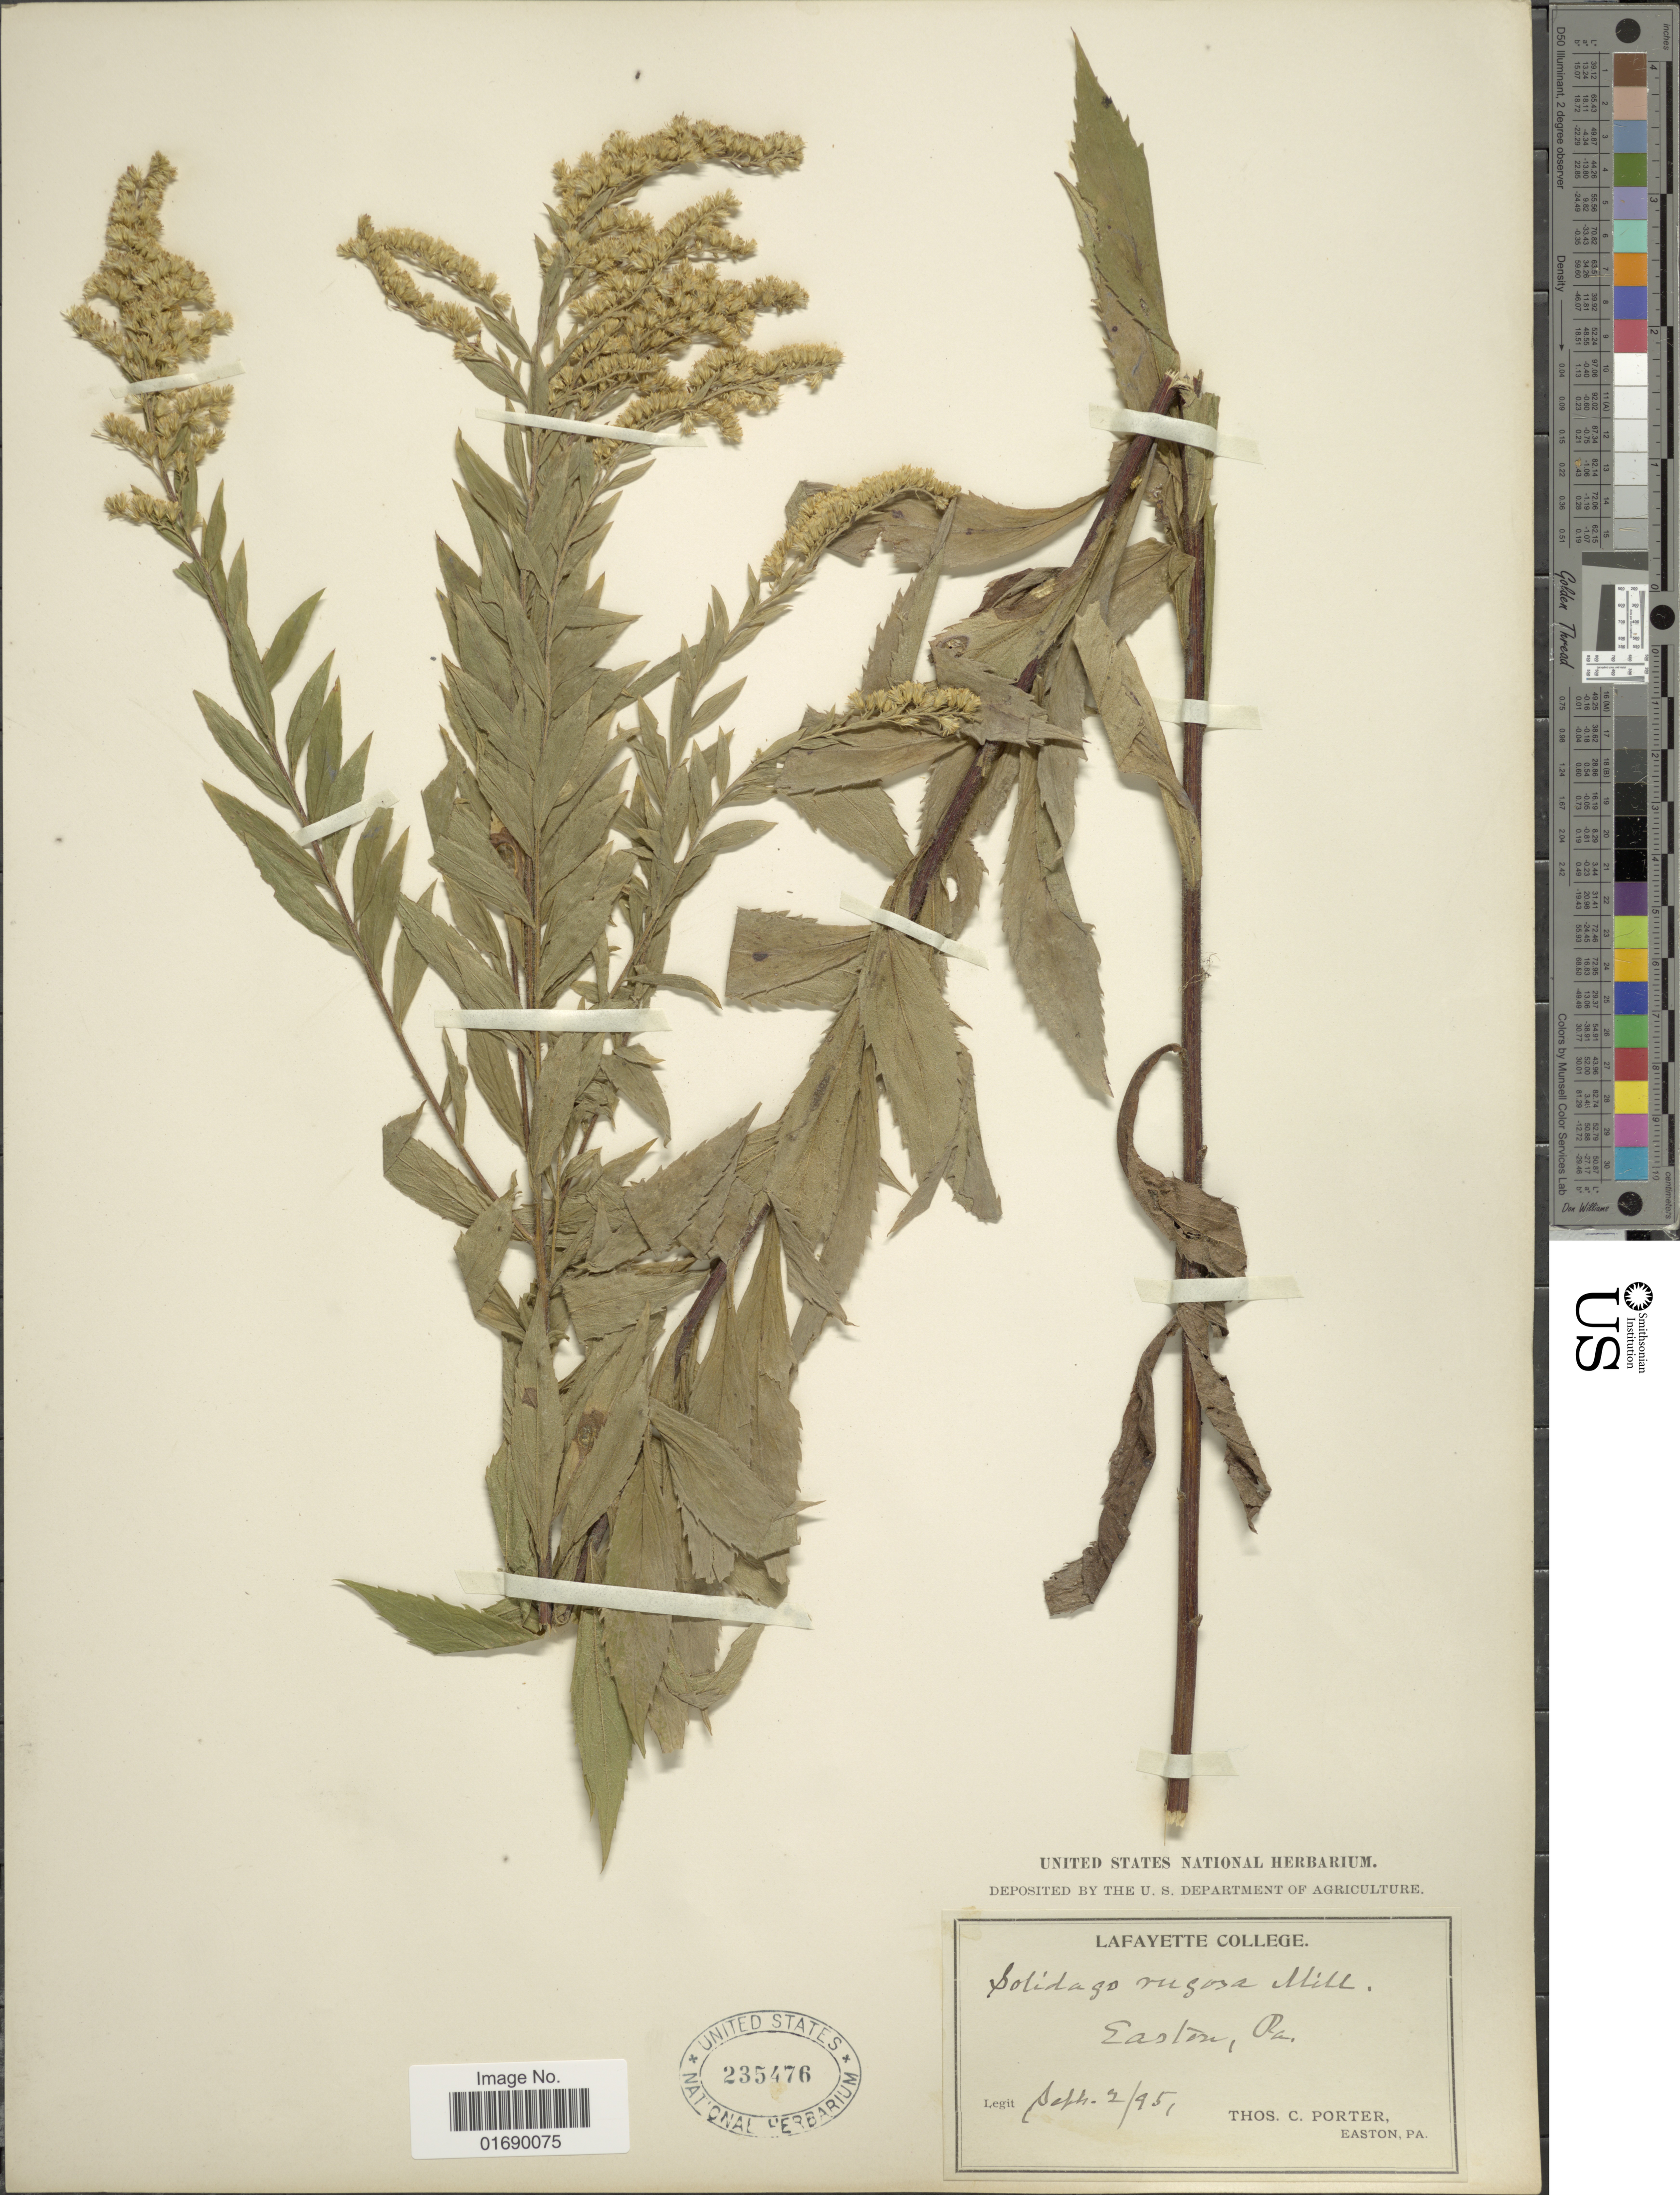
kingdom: Plantae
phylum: Tracheophyta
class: Magnoliopsida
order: Asterales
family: Asteraceae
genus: Solidago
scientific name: Solidago rugosa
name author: Mill.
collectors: T. C. Porter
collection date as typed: Transcribed d/m/y: 2/9/95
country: United States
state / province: Pennsylvania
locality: Lafayette College, Easton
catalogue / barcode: US 235476